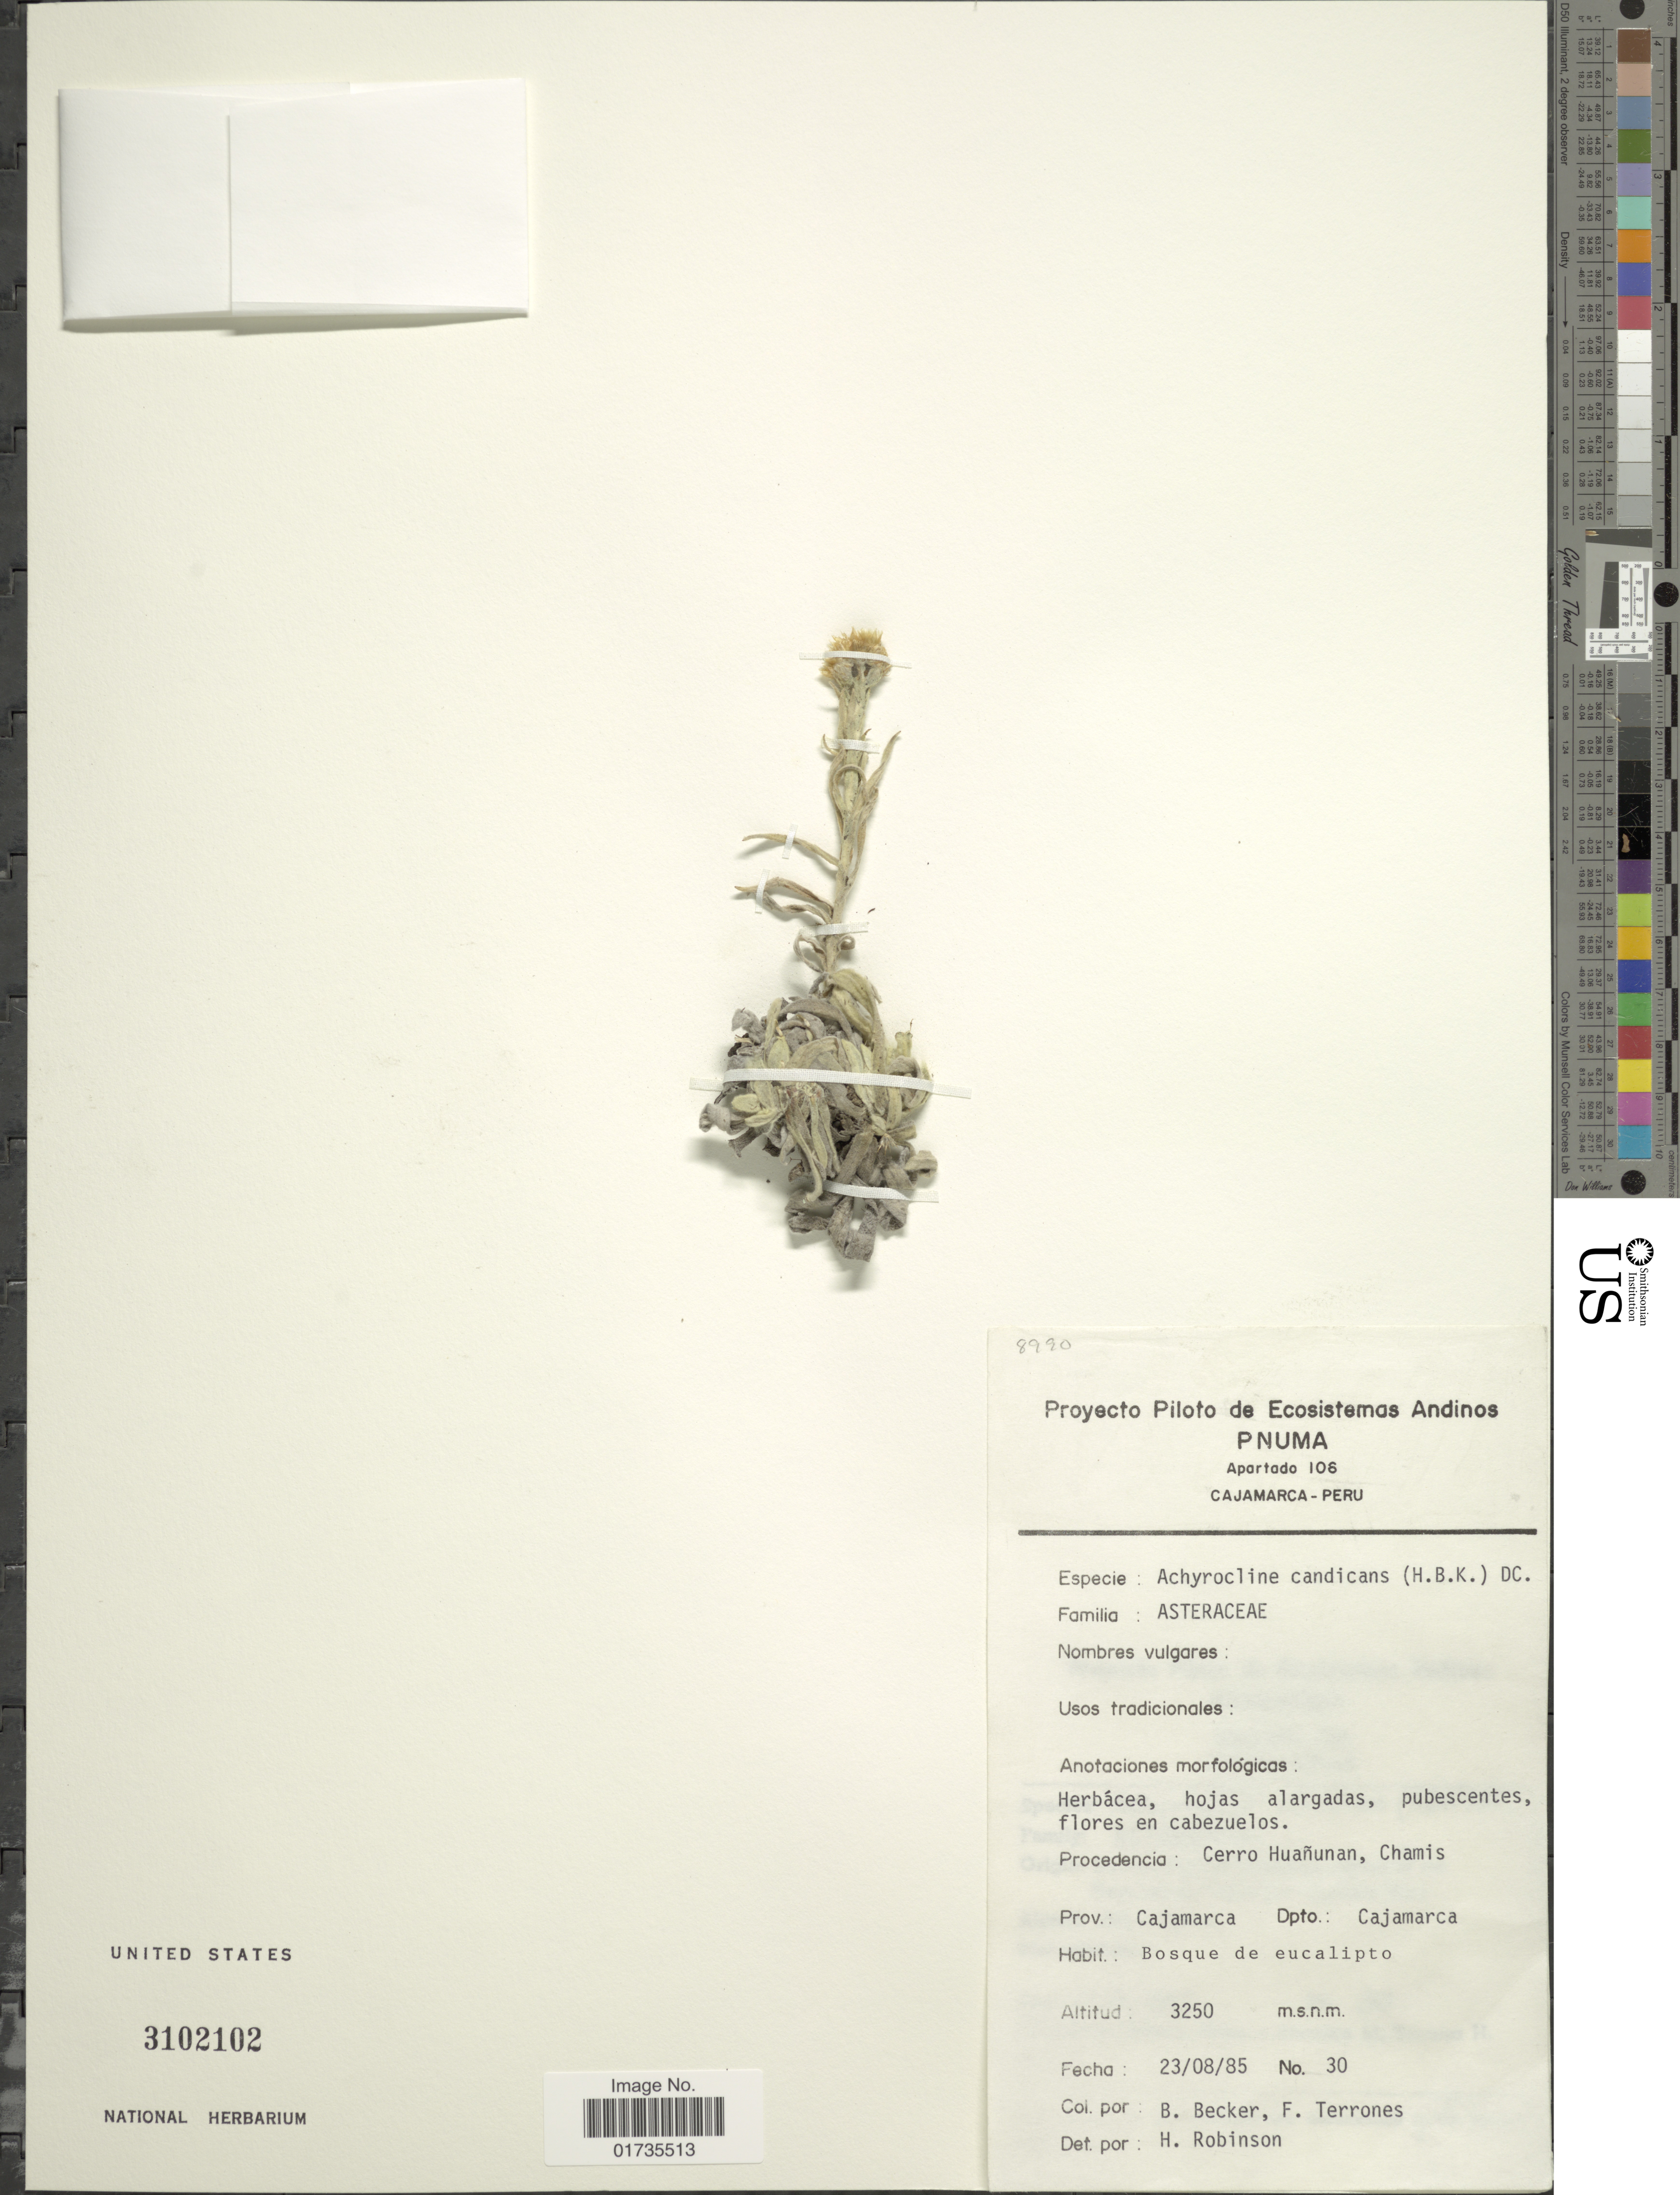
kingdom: Plantae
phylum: Tracheophyta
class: Magnoliopsida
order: Asterales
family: Asteraceae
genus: Achyrocline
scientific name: Achyrocline candicans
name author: (Kunth) DC.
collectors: B. Becker & F. Terrones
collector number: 30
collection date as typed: Transcribed d/m/y: 23/8/85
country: Peru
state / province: Cajamarca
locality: Procendencia: Cerro Huanunan, Chamis. Prov.: Cajamarca Dpto.: Cajamarca. bosque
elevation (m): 3250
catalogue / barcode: US 3102102